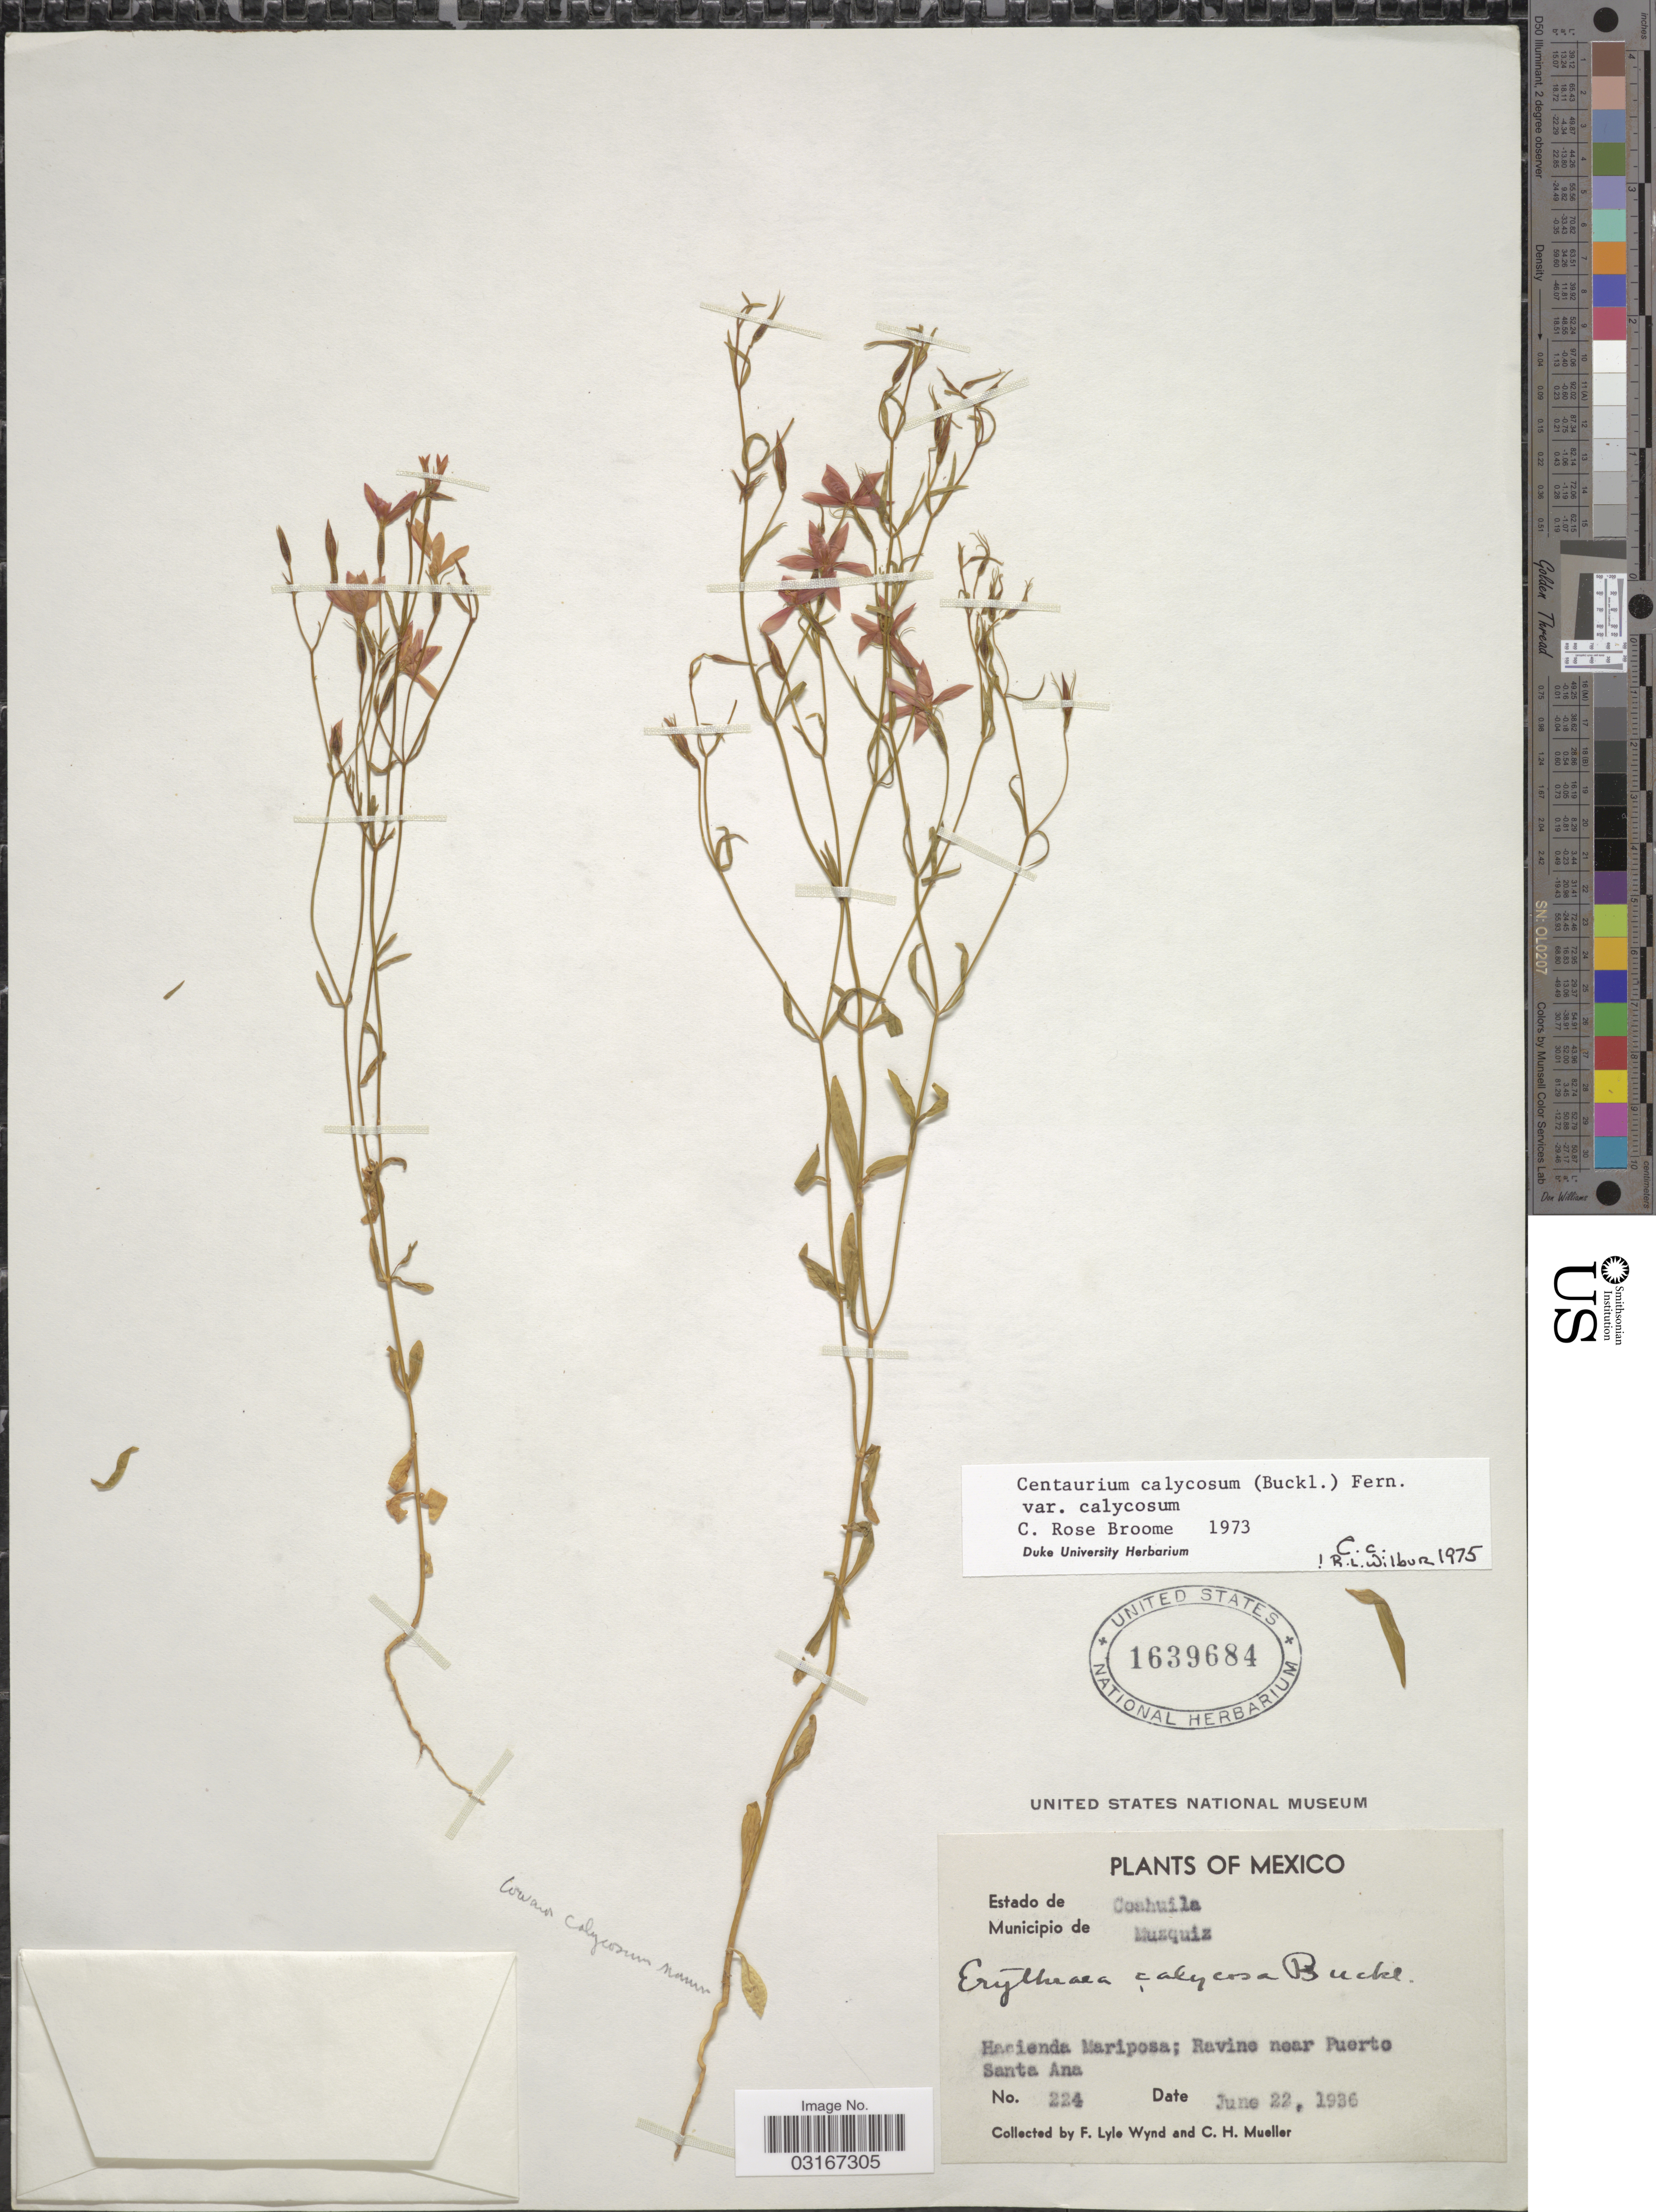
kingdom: Plantae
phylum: Tracheophyta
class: Magnoliopsida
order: Gentianales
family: Gentianaceae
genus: Centaurium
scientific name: Centaurium calycosum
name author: (Buckley) Buckley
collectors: F. L. Wynd & C. H. Mueller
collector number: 224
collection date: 1936-06-22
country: Mexico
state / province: Coahuila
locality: Municipio de Muzquiz. Hacienda Mariposa; Ravine near Puerto Santa Ana.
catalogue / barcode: US 1639684